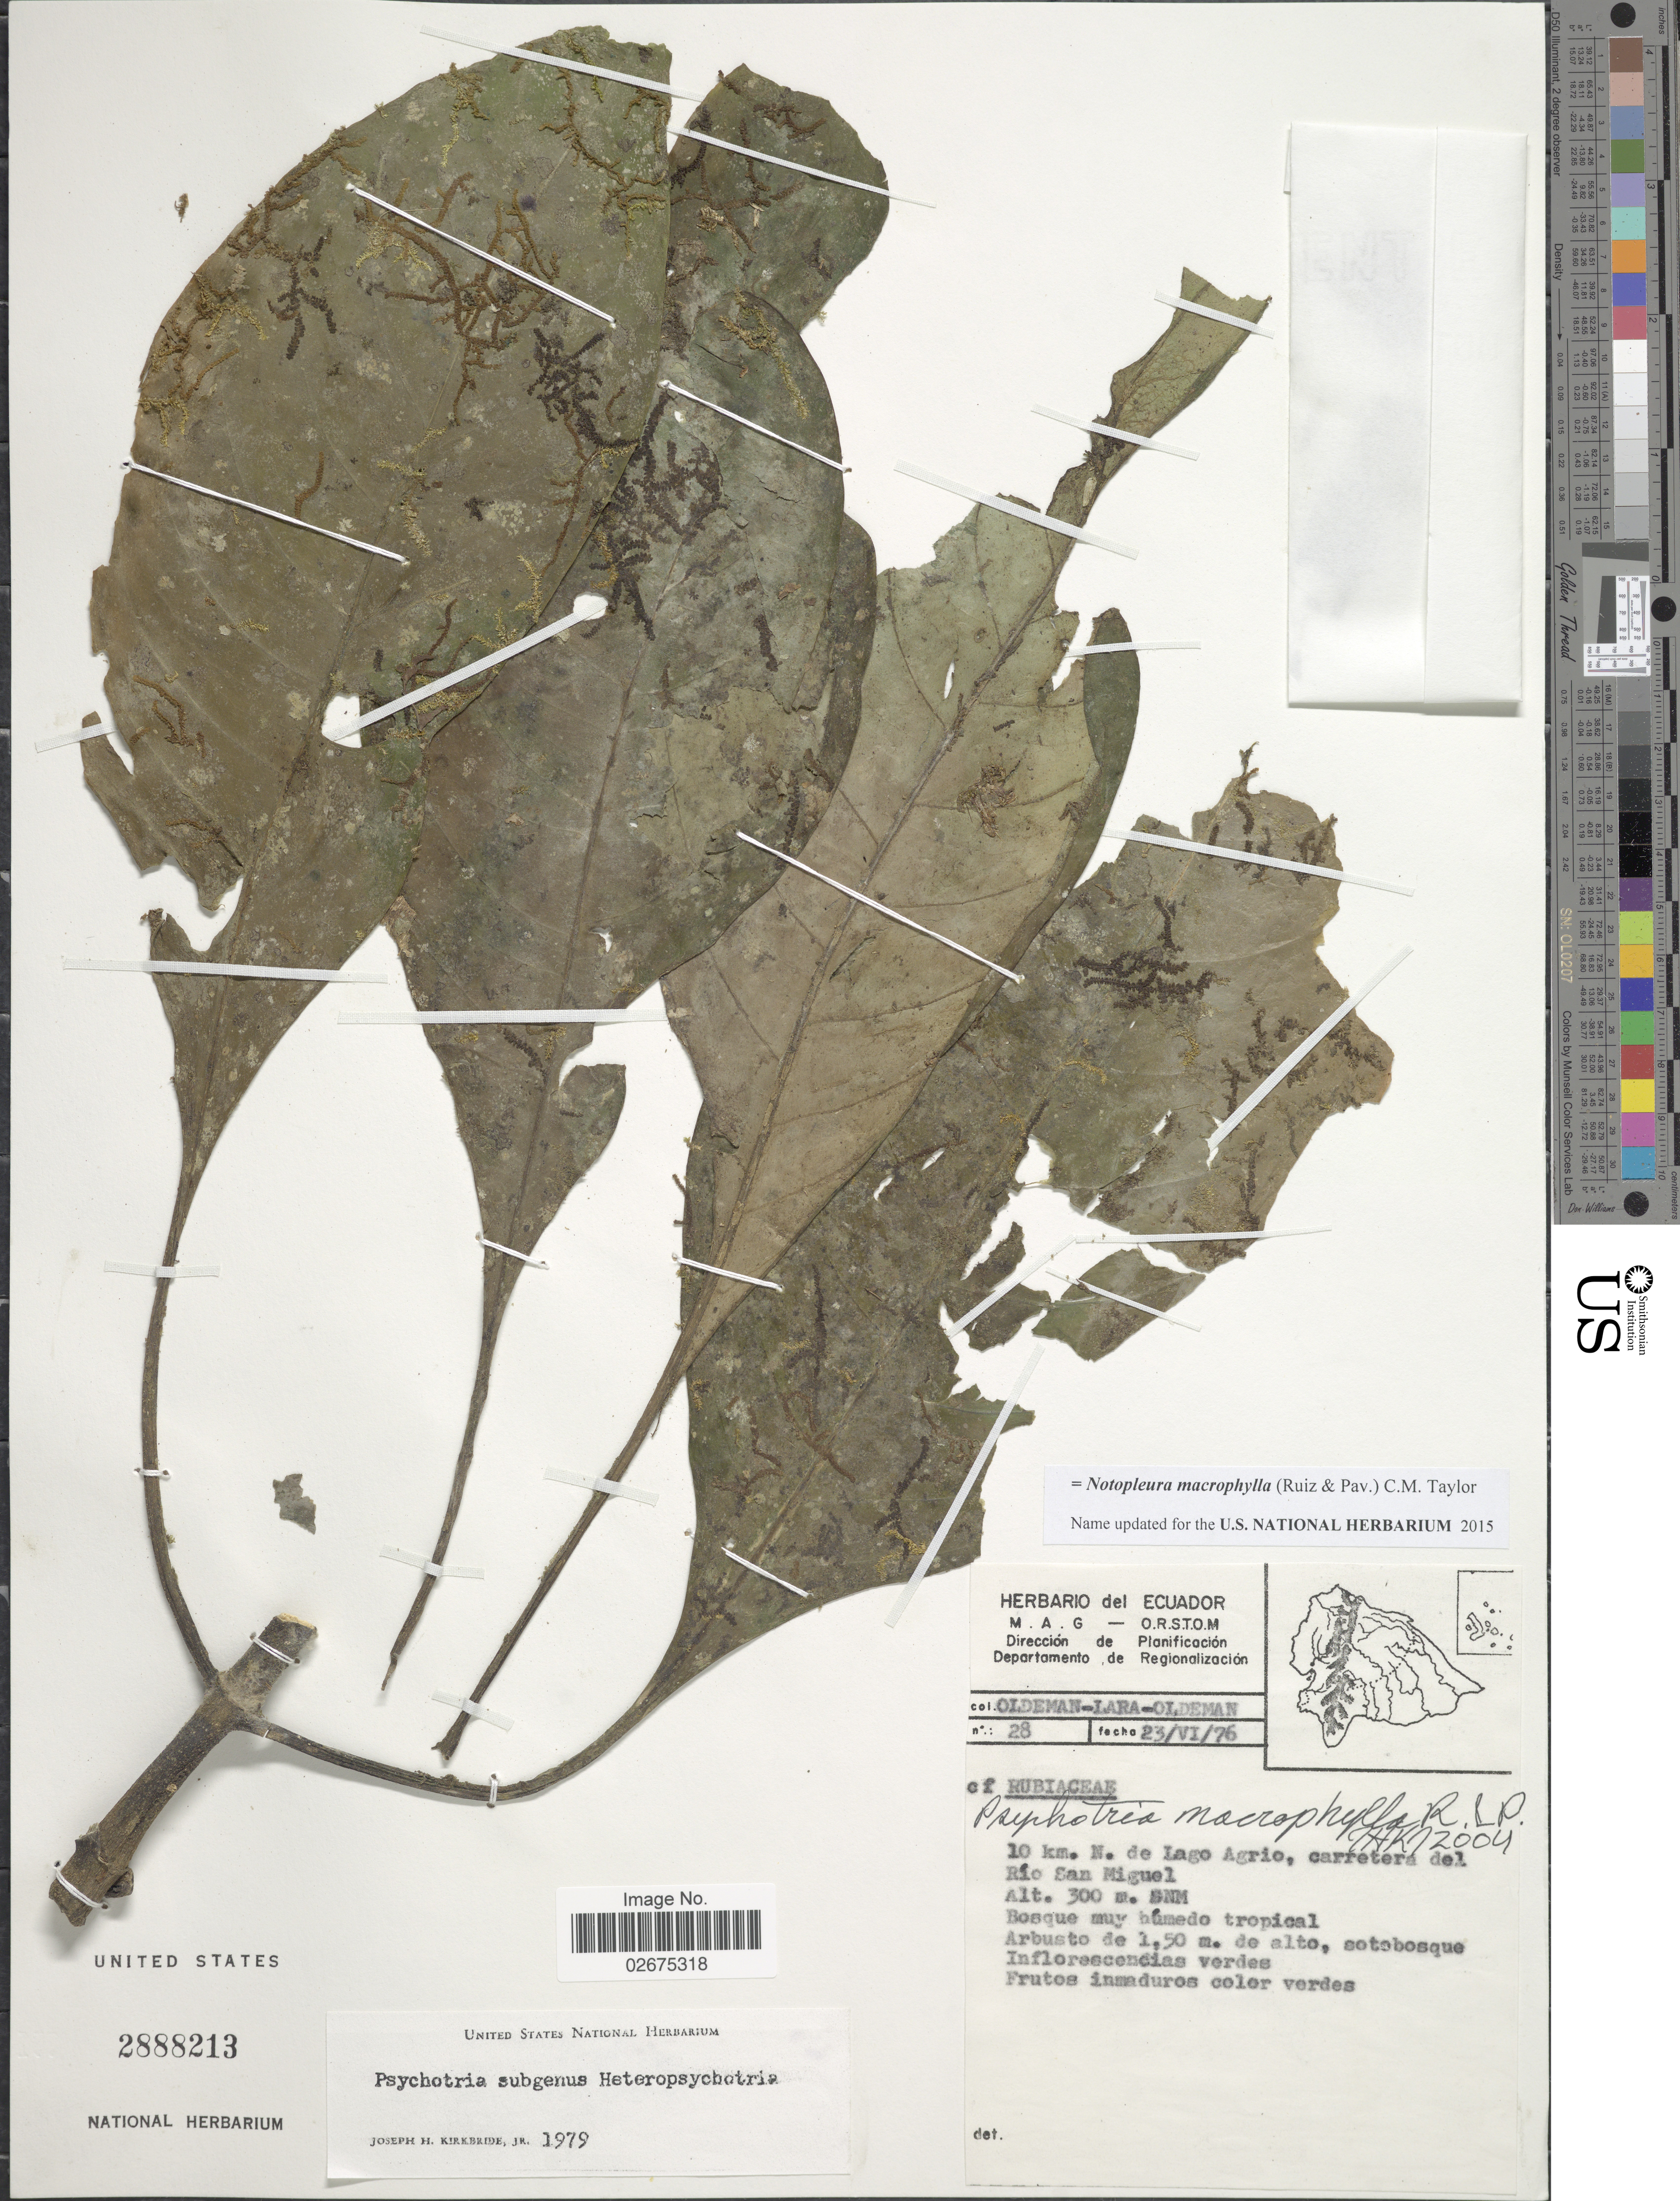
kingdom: Plantae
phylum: Tracheophyta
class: Magnoliopsida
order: Gentianales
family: Rubiaceae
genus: Notopleura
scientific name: Notopleura macrophylla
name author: (Ruiz & Pav.) C.M. Taylor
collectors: -- Oldeman, Lara & -- Oldeman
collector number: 28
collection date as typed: Transcribed d/m/y: 23/6/76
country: Ecuador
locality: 10 km de Lago Agrio, carretea del Río San Miguel, Bosque muy húmedo tropical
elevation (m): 300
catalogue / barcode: US 2888213